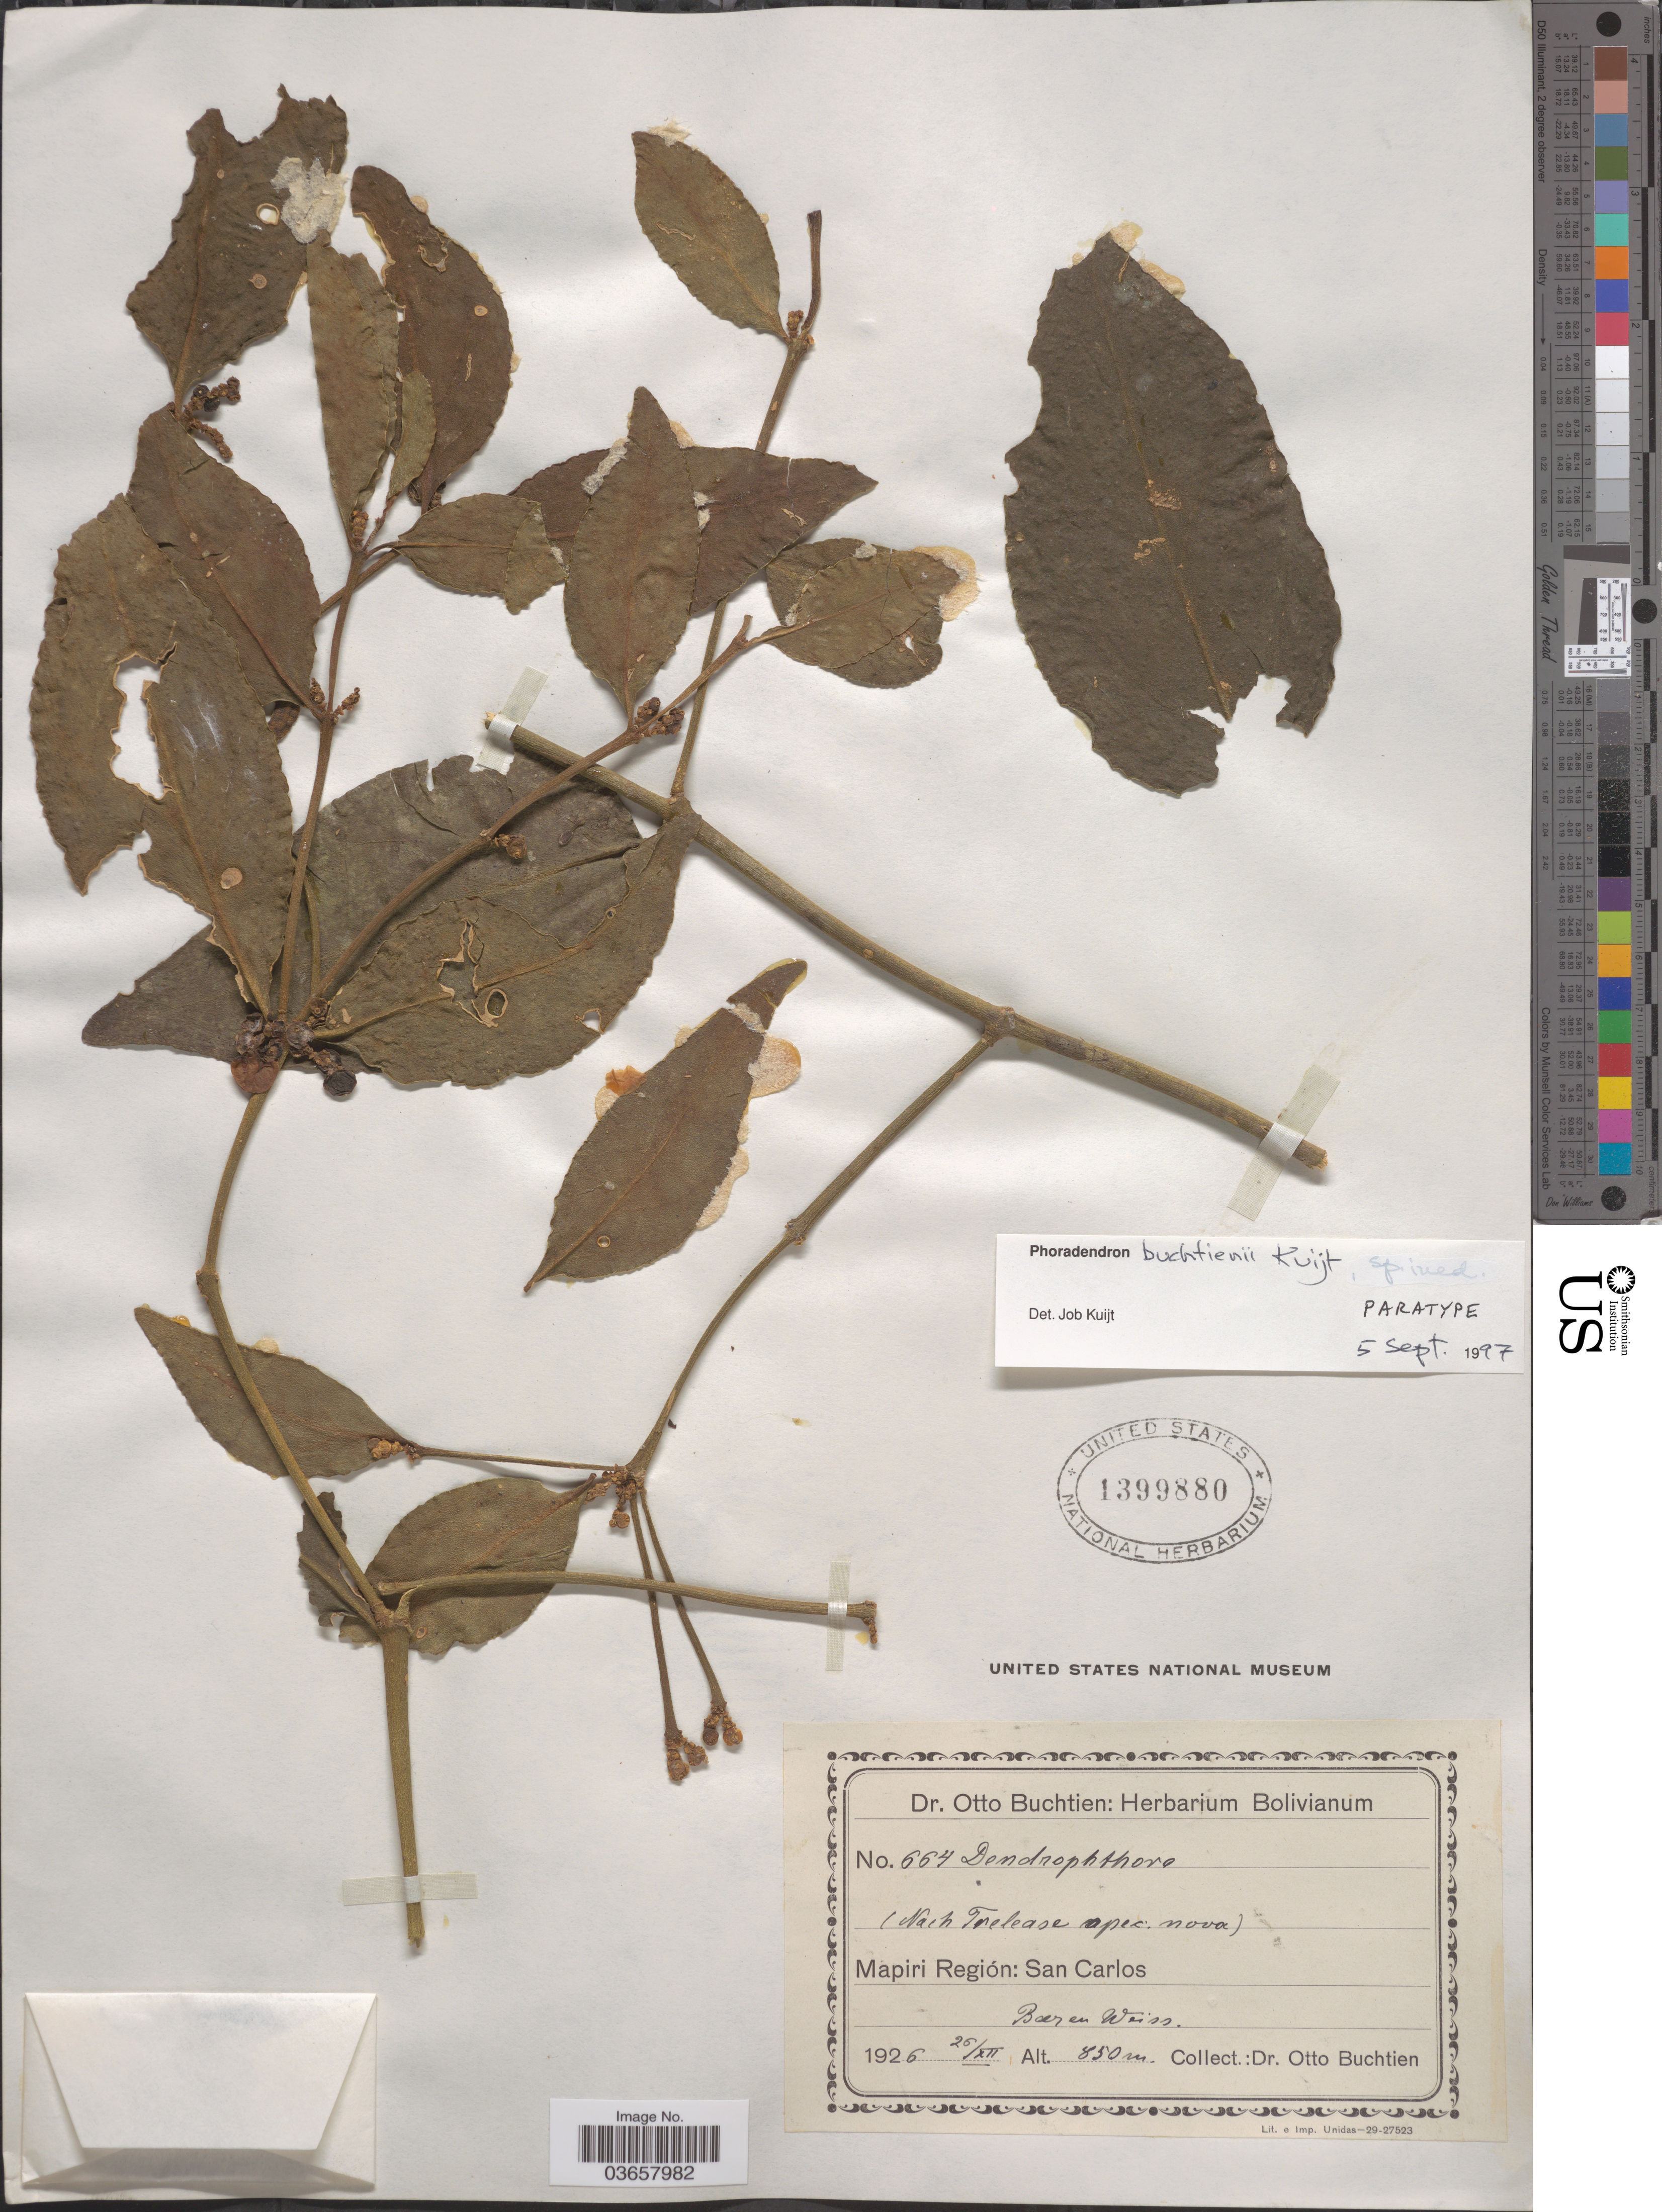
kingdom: Plantae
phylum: Tracheophyta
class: Magnoliopsida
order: Santalales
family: Viscaceae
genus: Phoradendron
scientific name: Phoradendron buchtienii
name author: Kuijt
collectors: O. Buchtien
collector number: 664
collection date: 1926-12-26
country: Bolivia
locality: Mapiri Región: San Carlos.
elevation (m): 850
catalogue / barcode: US 1399880